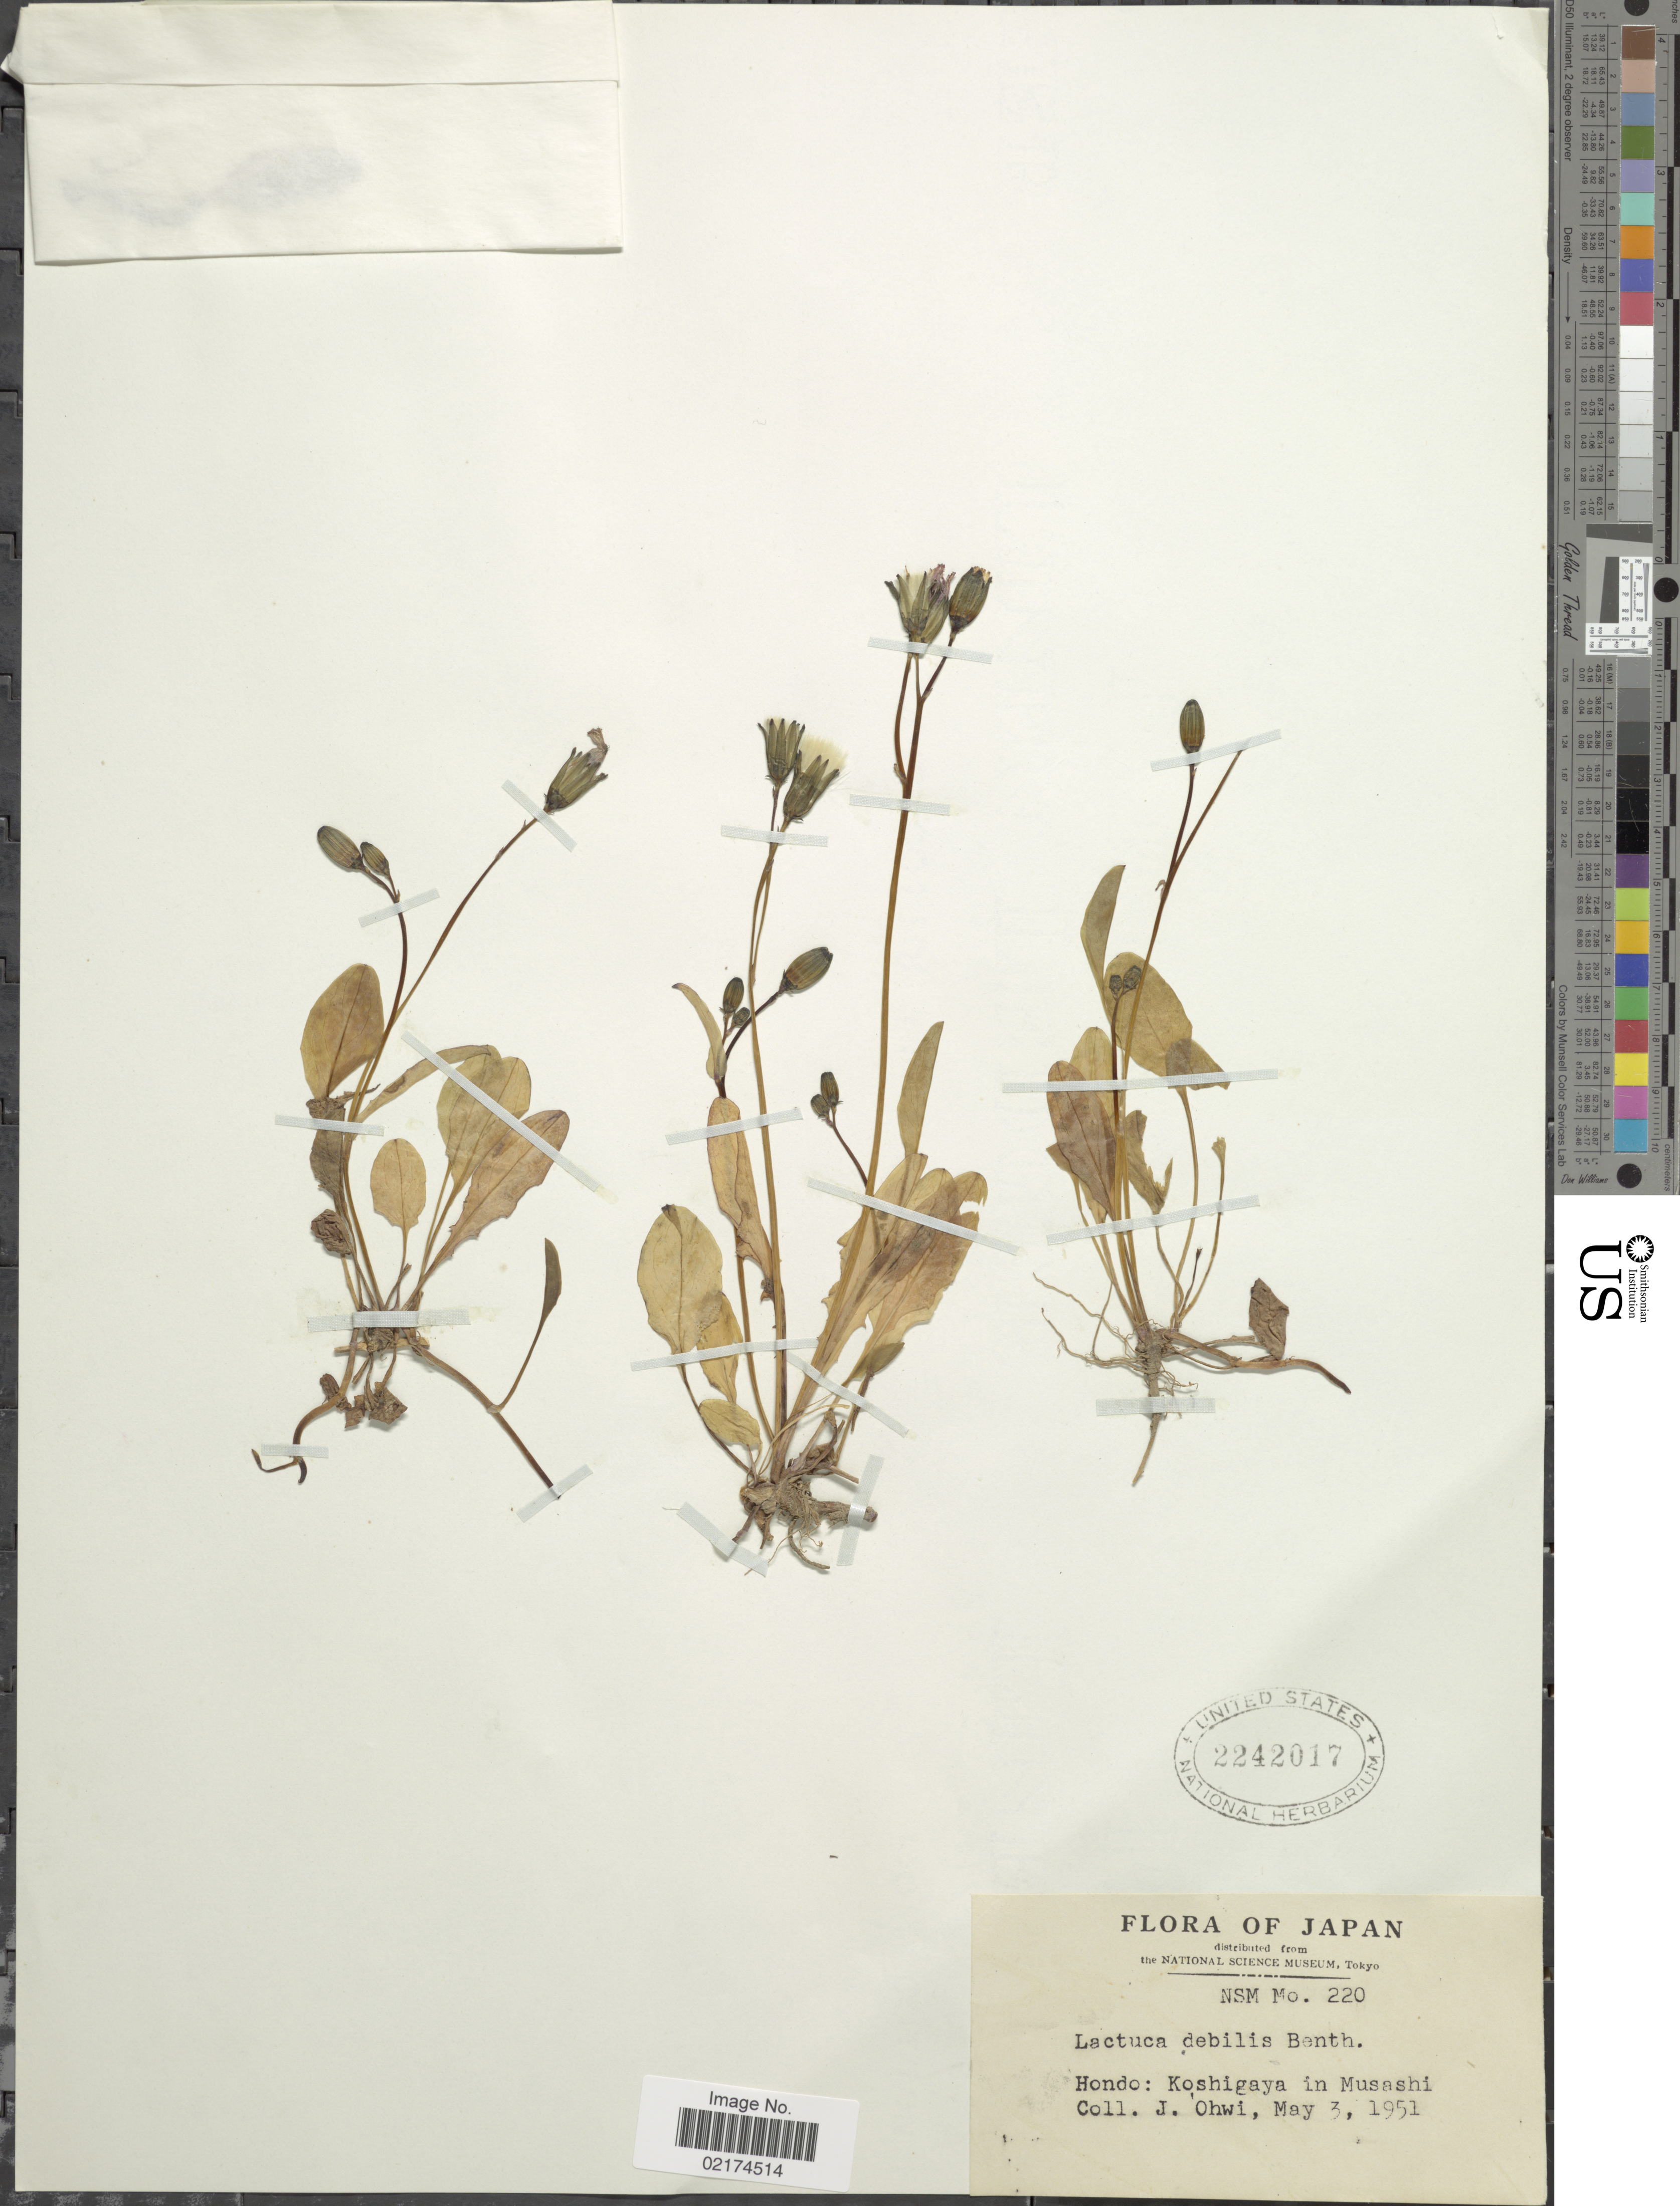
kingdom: Plantae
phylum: Tracheophyta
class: Magnoliopsida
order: Asterales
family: Asteraceae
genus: Ixeris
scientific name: Ixeris debilis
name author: (Thunb.) A. Gray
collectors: J. Ohwi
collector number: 220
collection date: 1951-05-03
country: Japan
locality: Hondo: Koshigaya in Musashi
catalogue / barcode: US 2242017